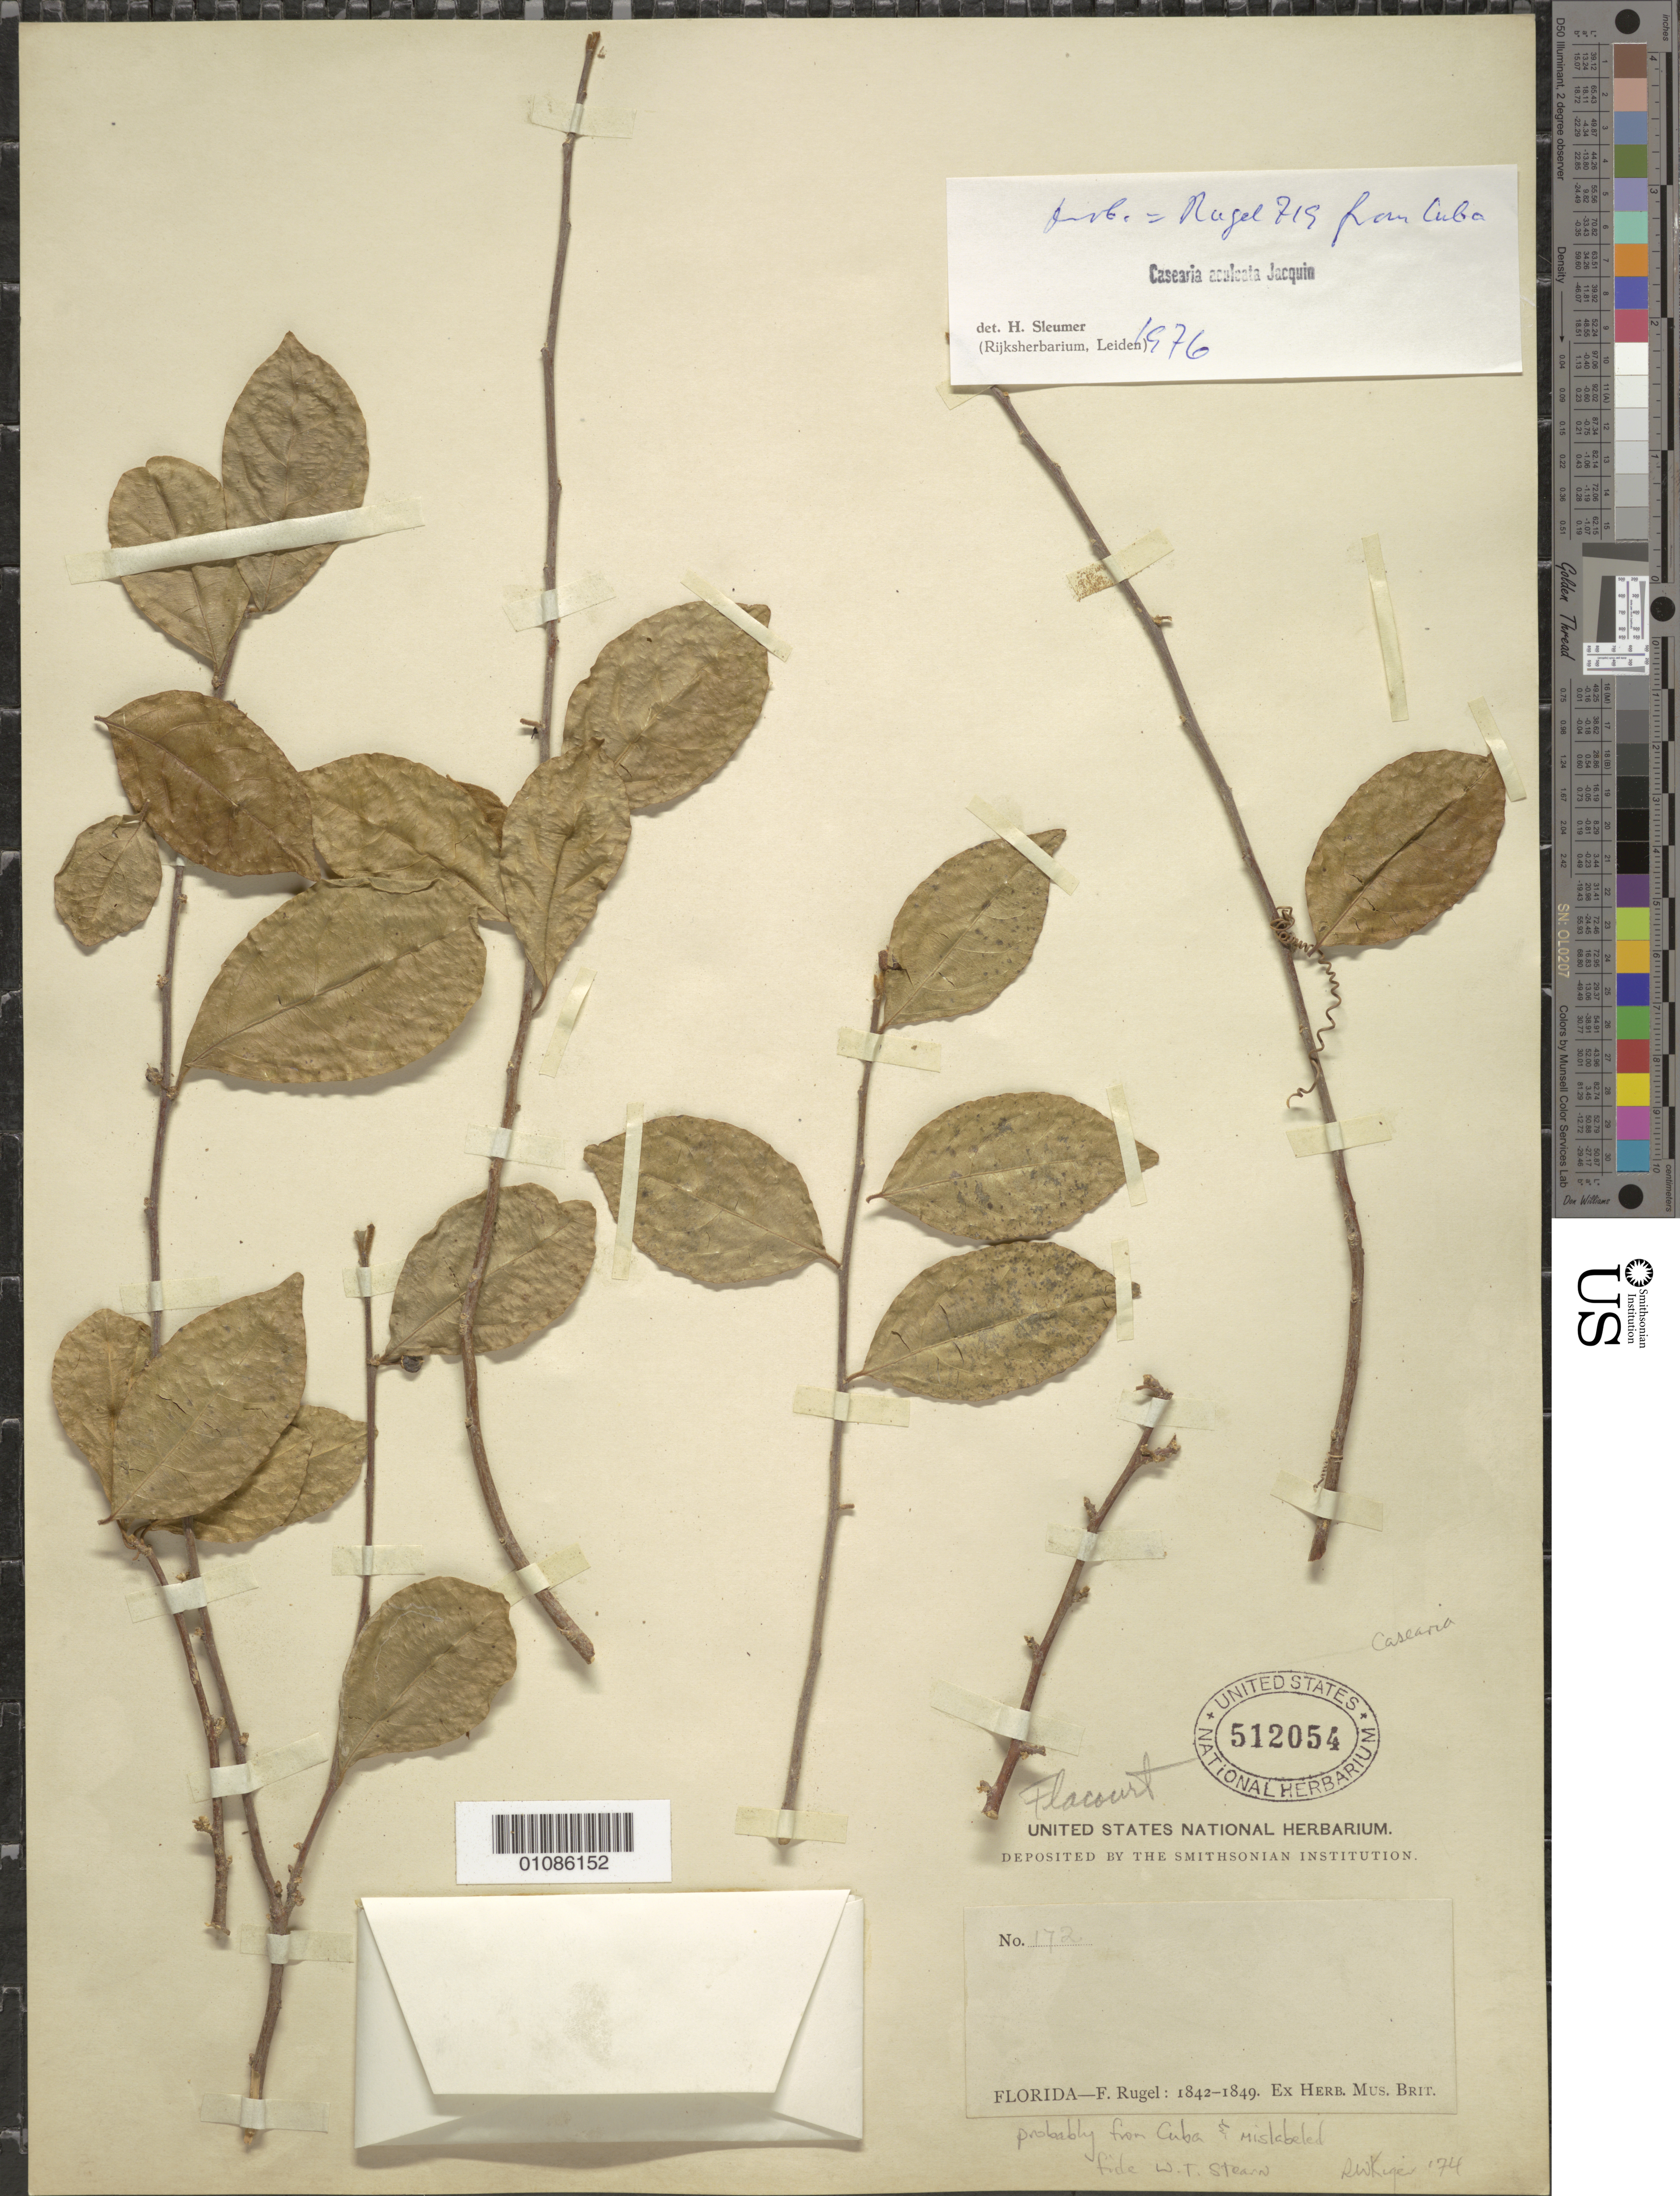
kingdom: Plantae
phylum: Tracheophyta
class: Magnoliopsida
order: Malpighiales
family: Salicaceae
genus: Casearia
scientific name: Casearia aculeata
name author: Jacq.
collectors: F. Rugel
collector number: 172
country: Cuba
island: Cuba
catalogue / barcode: US 512054